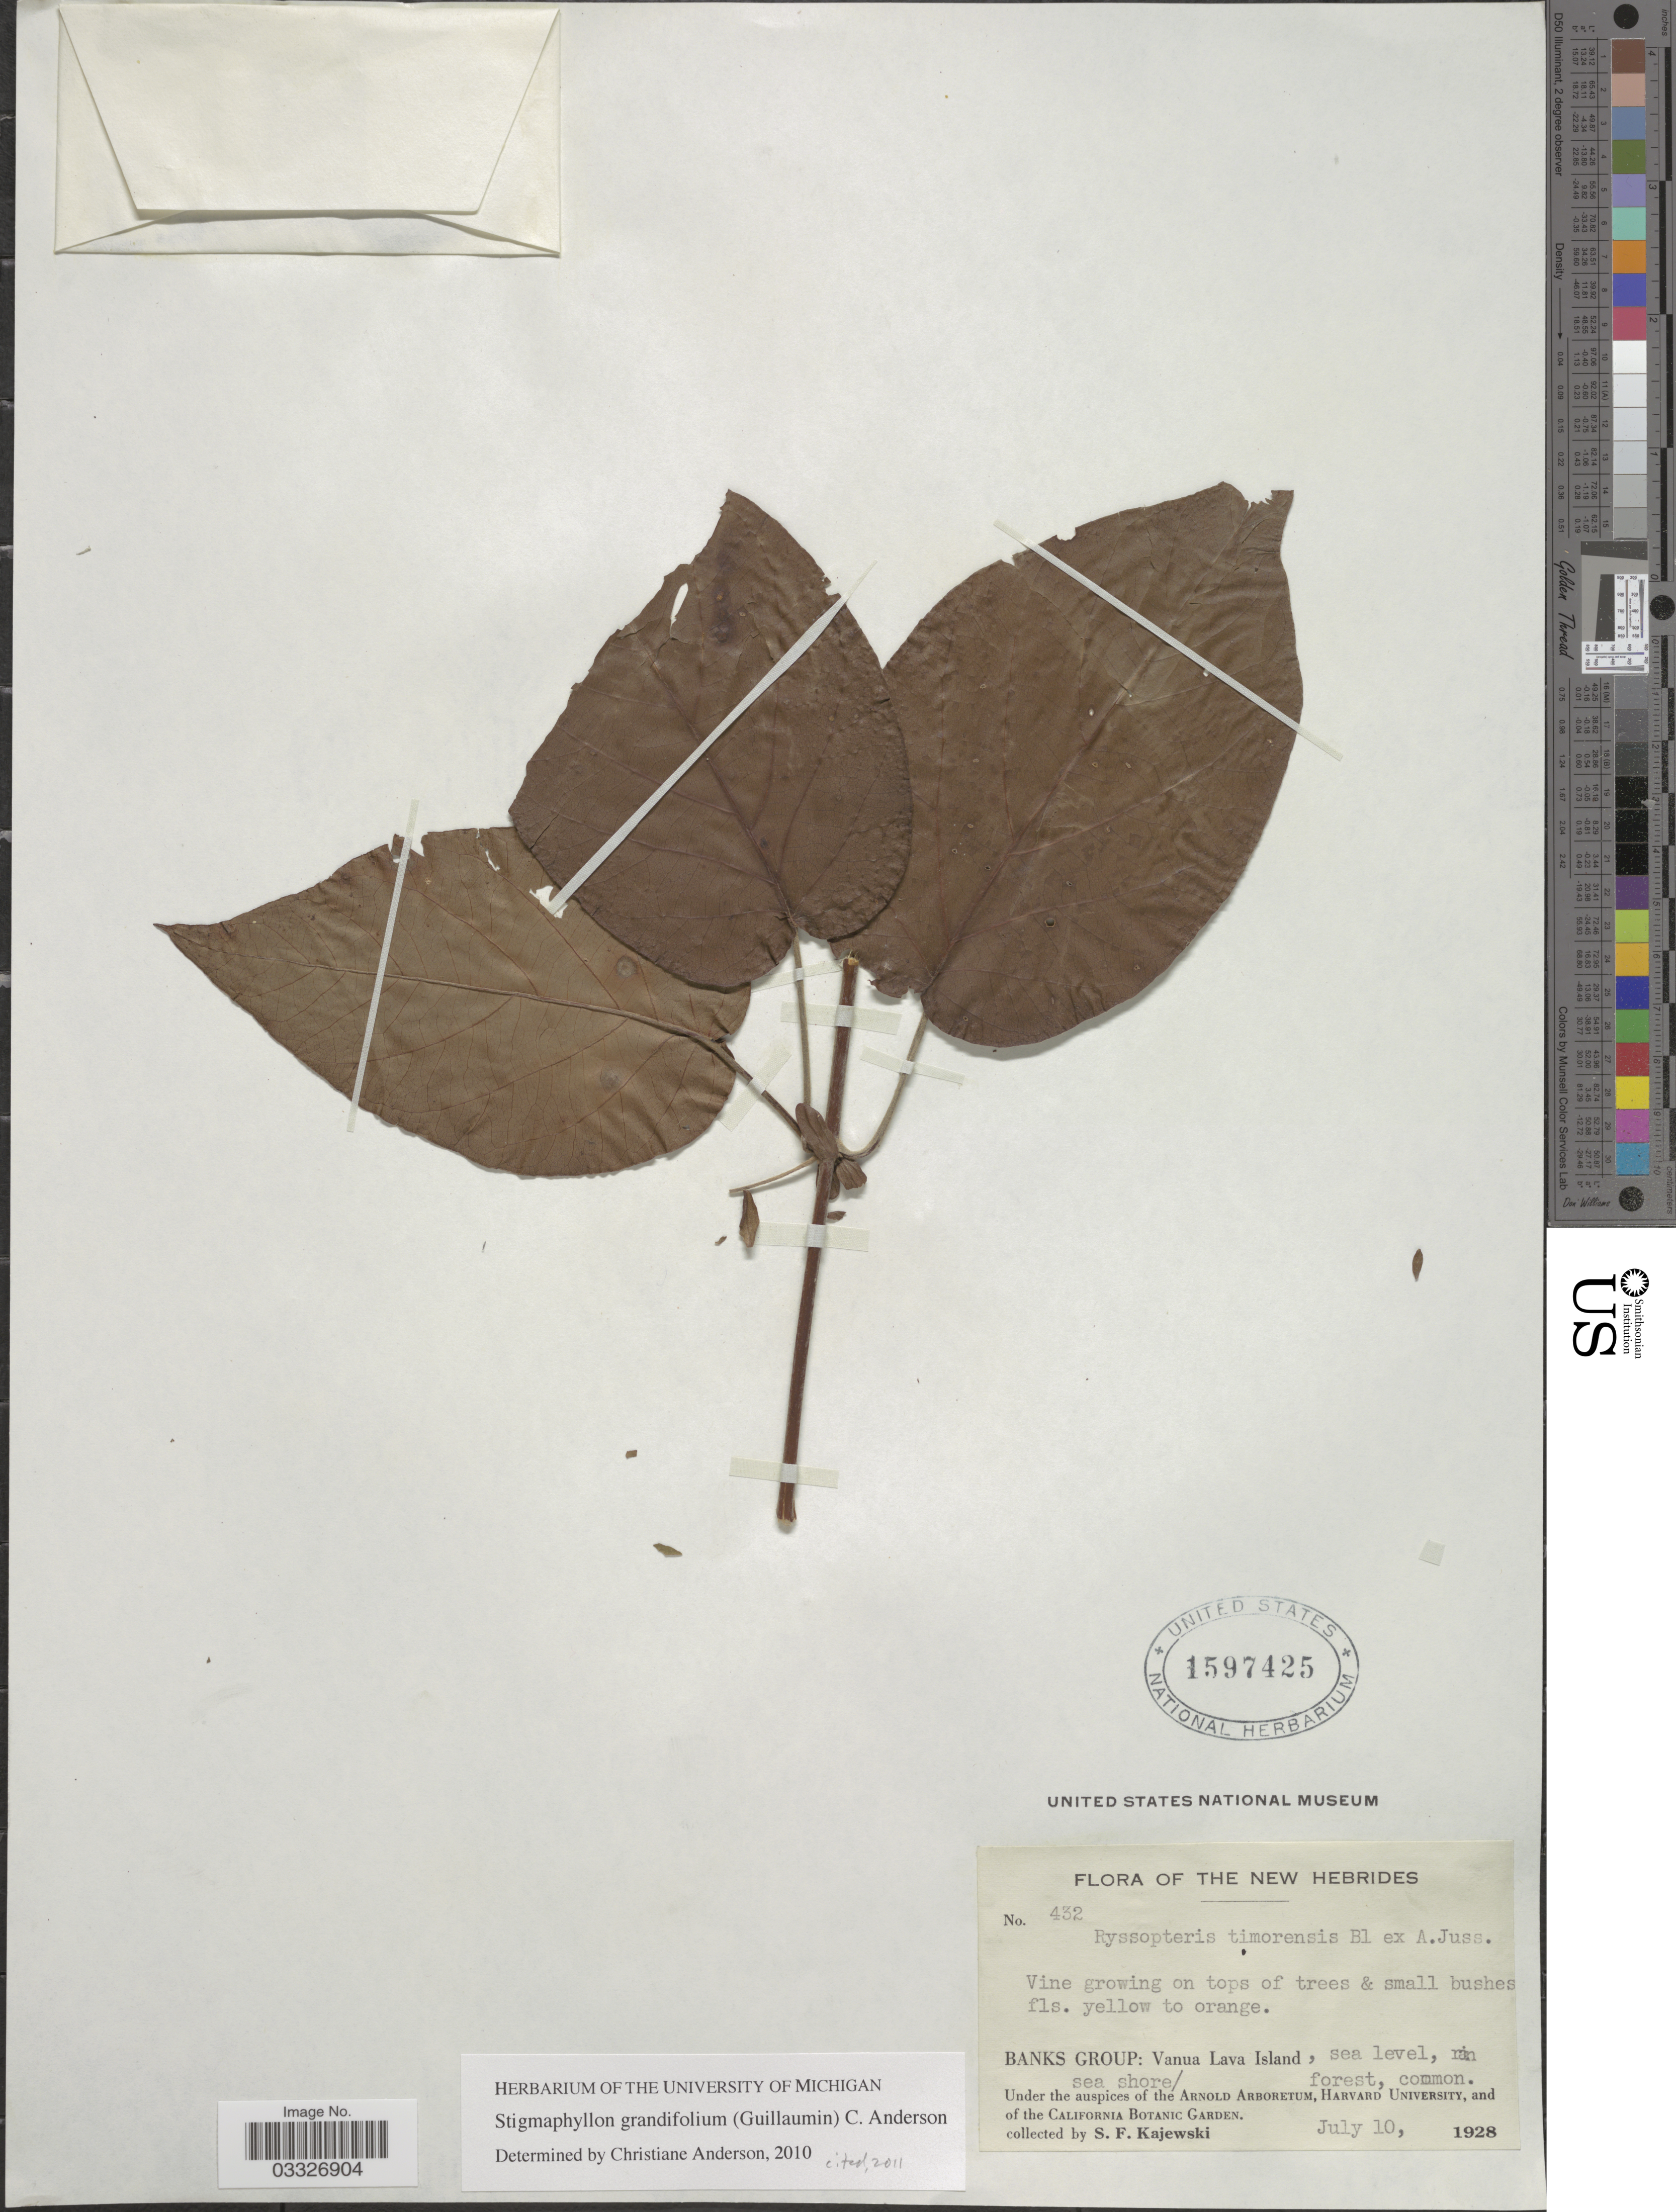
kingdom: Plantae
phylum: Tracheophyta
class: Magnoliopsida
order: Malpighiales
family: Malpighiaceae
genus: Stigmaphyllon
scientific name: Stigmaphyllon grandifolium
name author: (Guillaumin) C.E. Anderson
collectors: S. Kajewski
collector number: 432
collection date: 1928-07-10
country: Vanuatu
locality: The New Hebrides. Banks Group: Vanua Lava Island.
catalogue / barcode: US 1597425